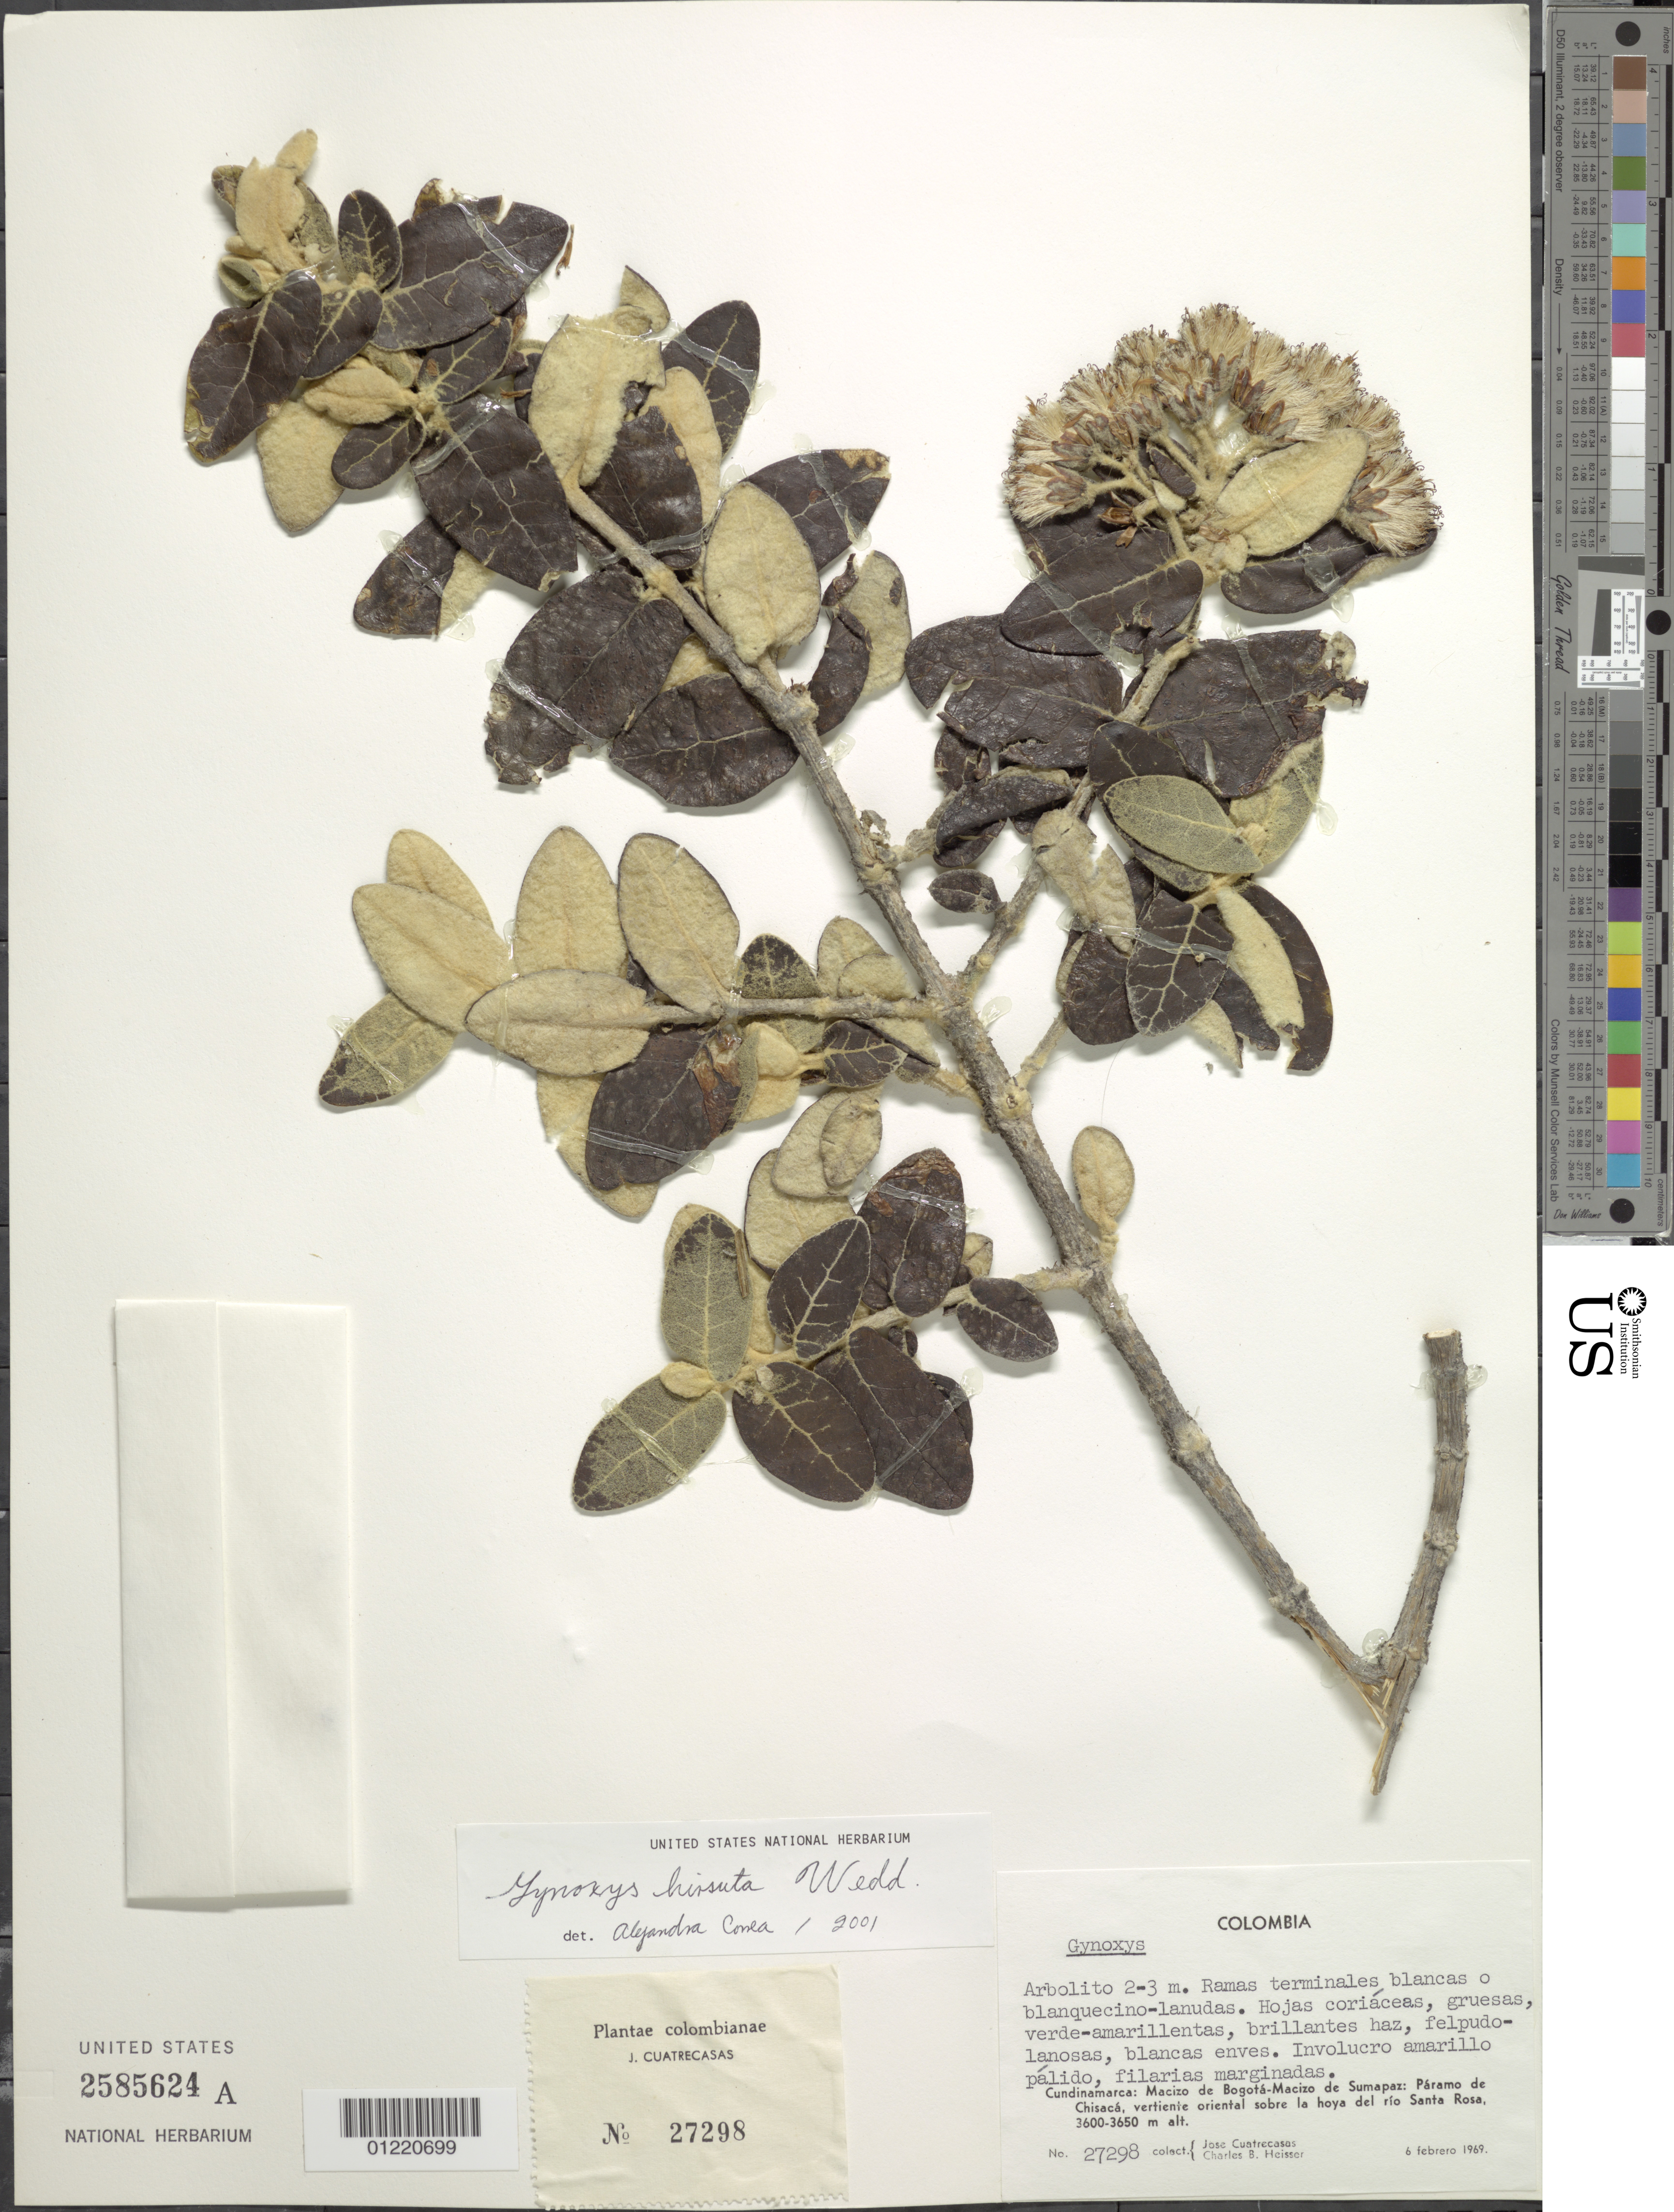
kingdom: Plantae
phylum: Tracheophyta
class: Magnoliopsida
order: Asterales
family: Asteraceae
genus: Gynoxys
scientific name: Gynoxys hirsuta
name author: Wedd.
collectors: J. Cuatrecasas & C. B. Heiser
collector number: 27298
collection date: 1969-02-06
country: Colombia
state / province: Cundinamarca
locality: Macizo de Bogotá--Macizo de Sumapaz; Páramo de Chisacá, vertiente oriental sobre la hoya del río Santa Rosa.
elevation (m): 3600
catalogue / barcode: US 2585624A